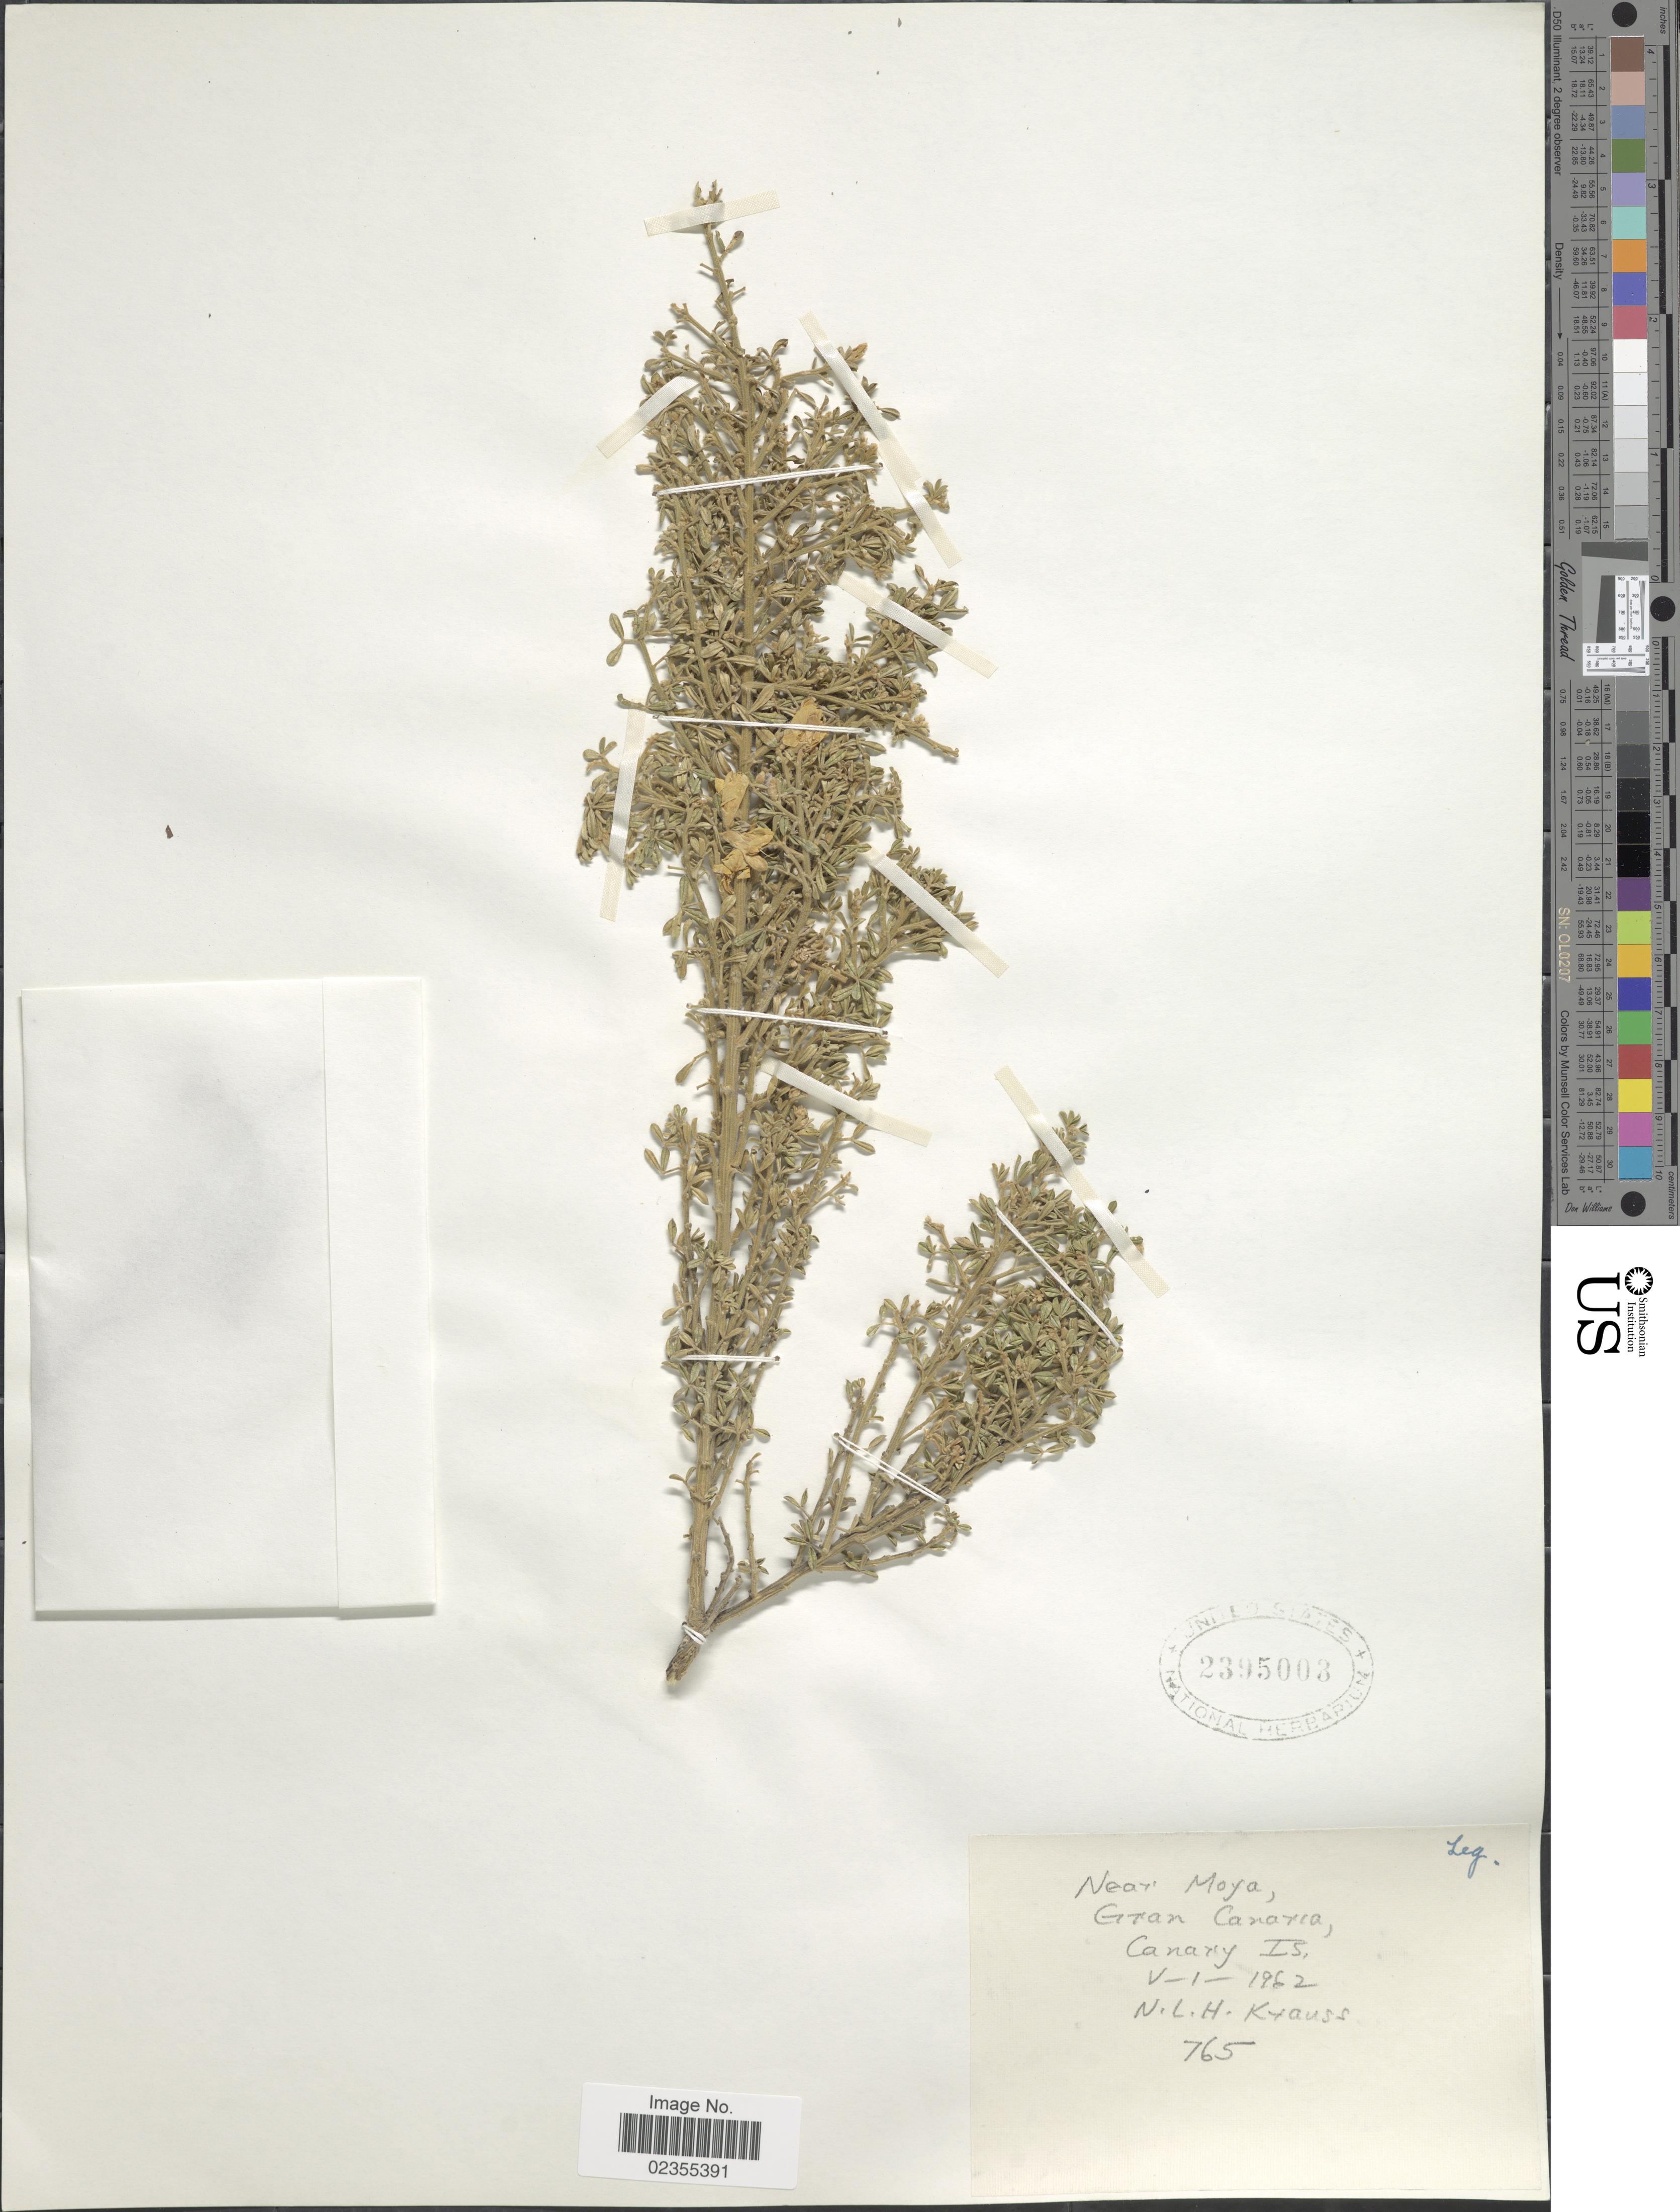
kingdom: Plantae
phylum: Tracheophyta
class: Magnoliopsida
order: Fabales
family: Fabaceae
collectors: N. Krauss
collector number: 765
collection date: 1962-05-01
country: Spain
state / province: Canarias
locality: Near Moya, Gran Canaria, Canary Is.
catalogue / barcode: US 2395003